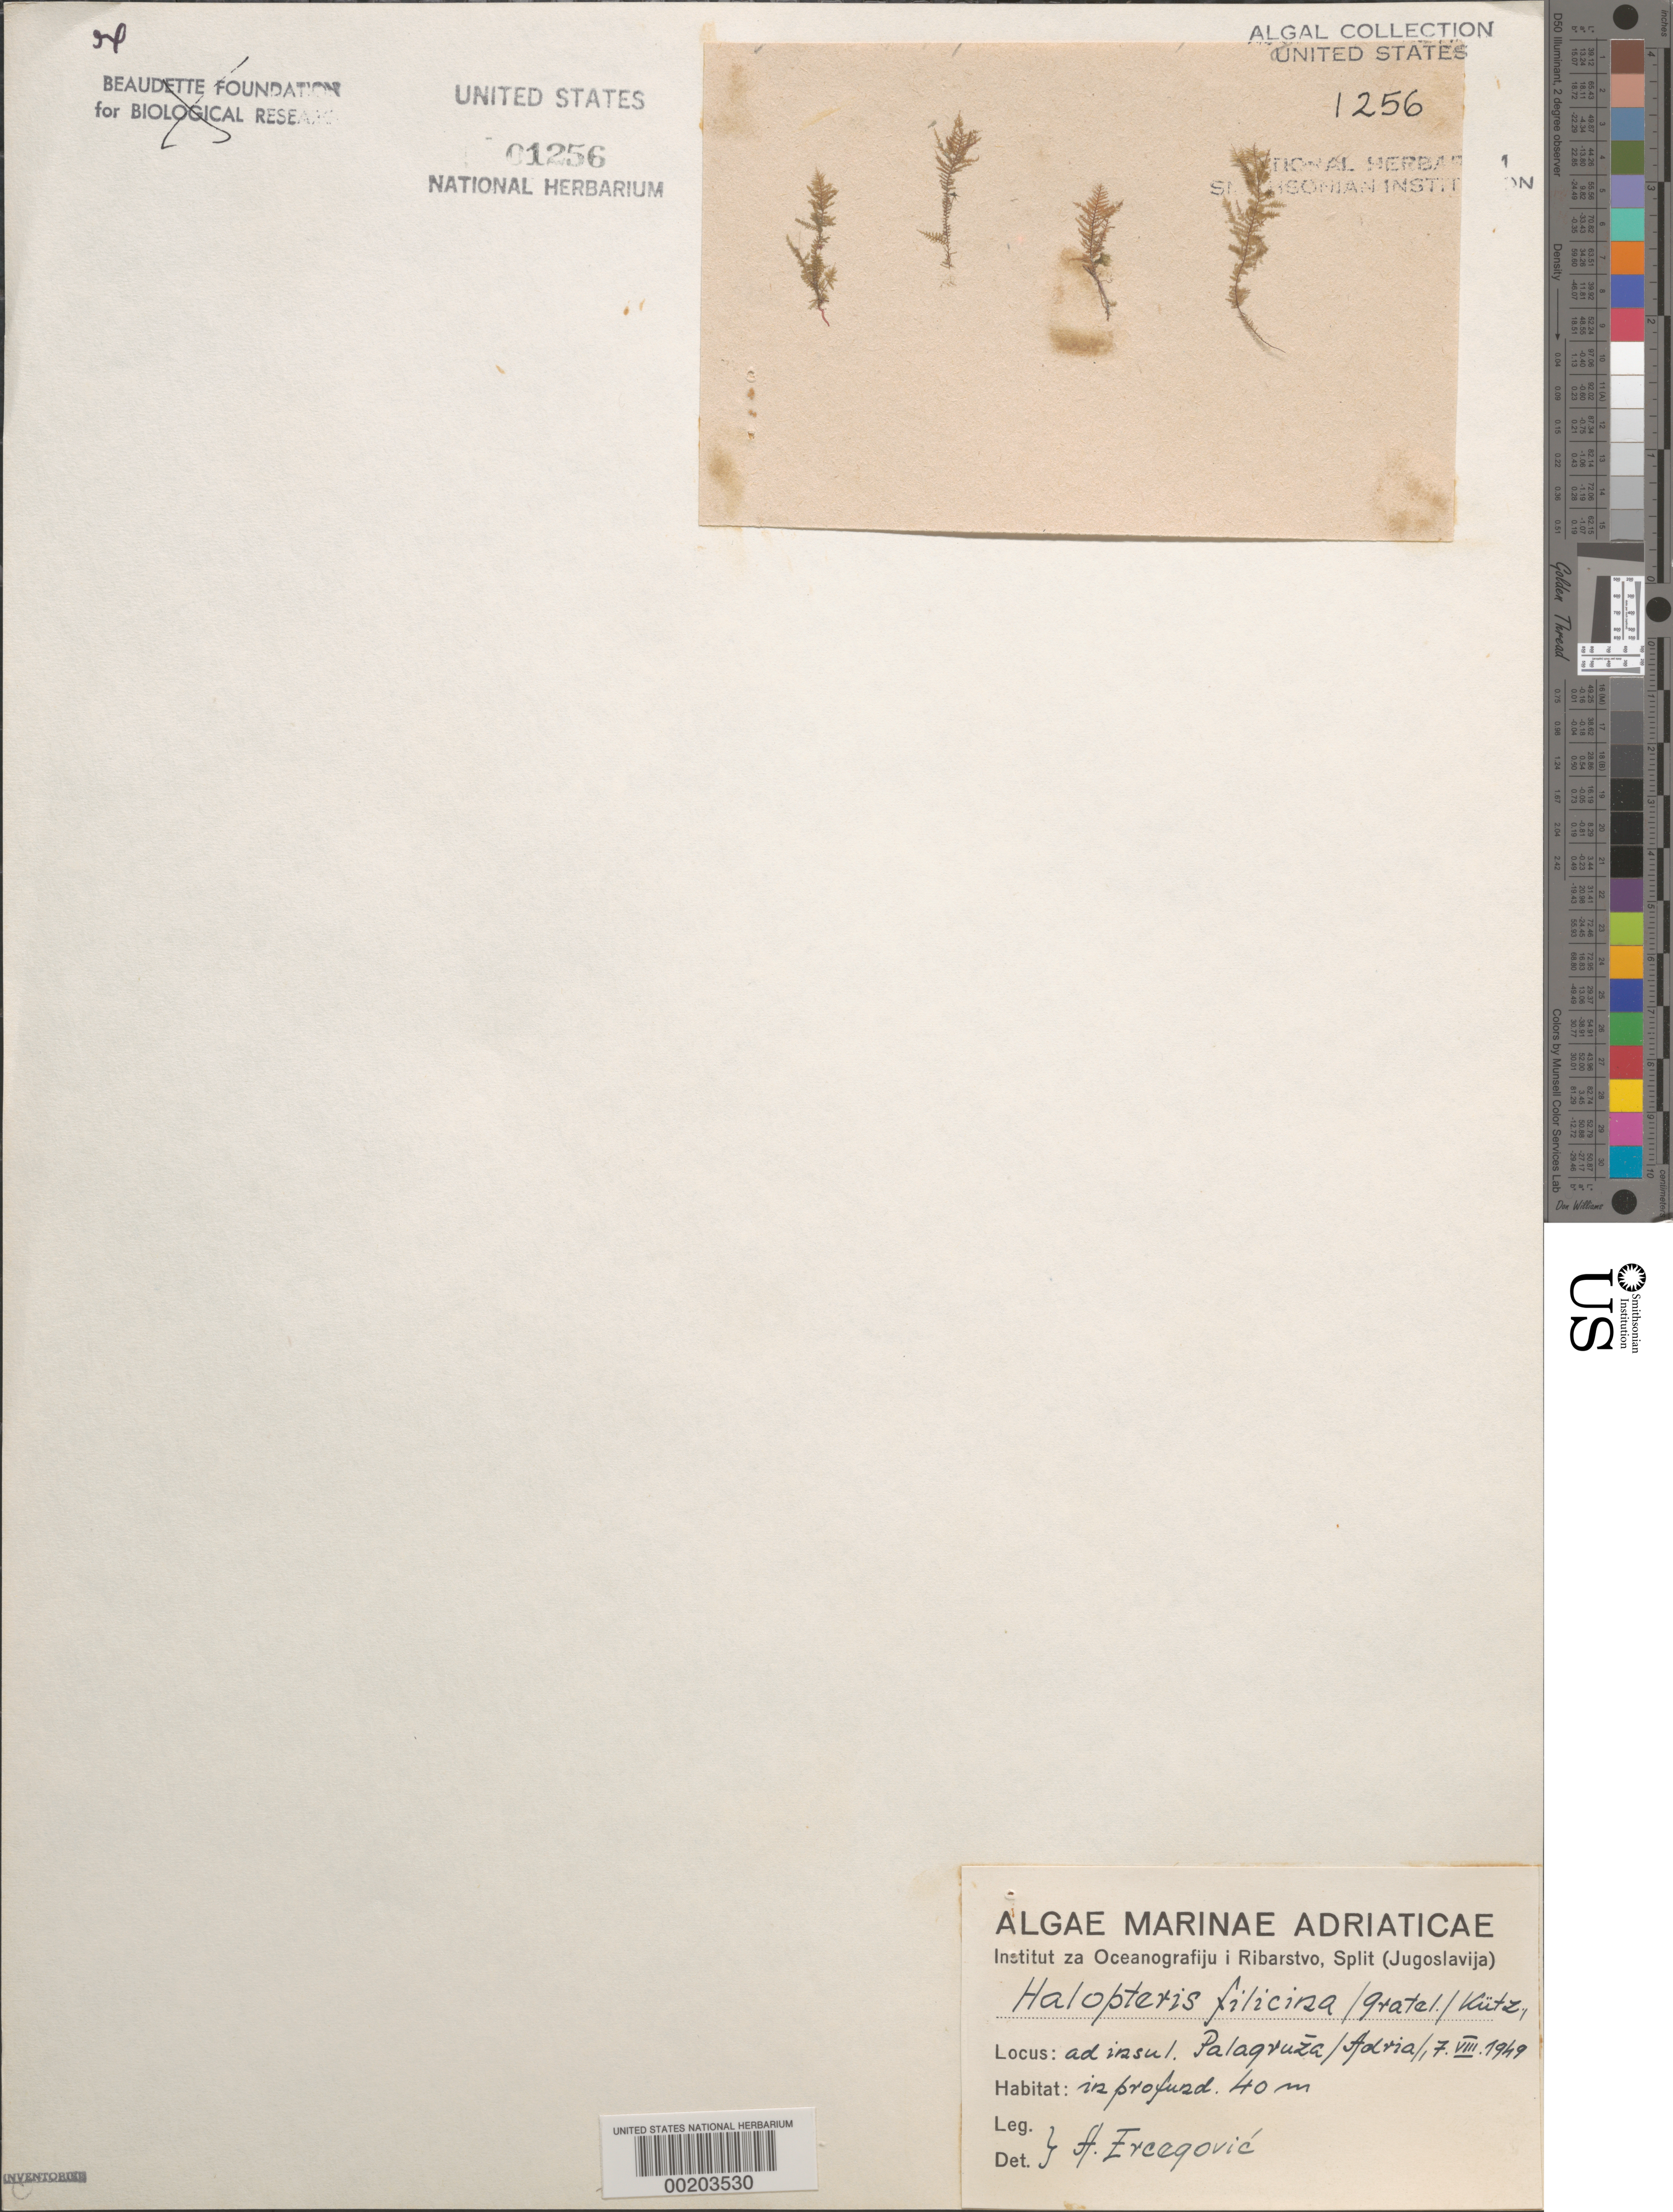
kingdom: Chromista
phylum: Ochrophyta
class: Phaeophyceae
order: Sphacelariales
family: Stypocaulaceae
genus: Halopteris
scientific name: Halopteris filicina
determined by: Ercegovic, A.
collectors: A. Ercegovic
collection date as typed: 07 Aug 1949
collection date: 1949-08-07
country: Croatia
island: Palagruza Islands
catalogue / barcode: US 1256